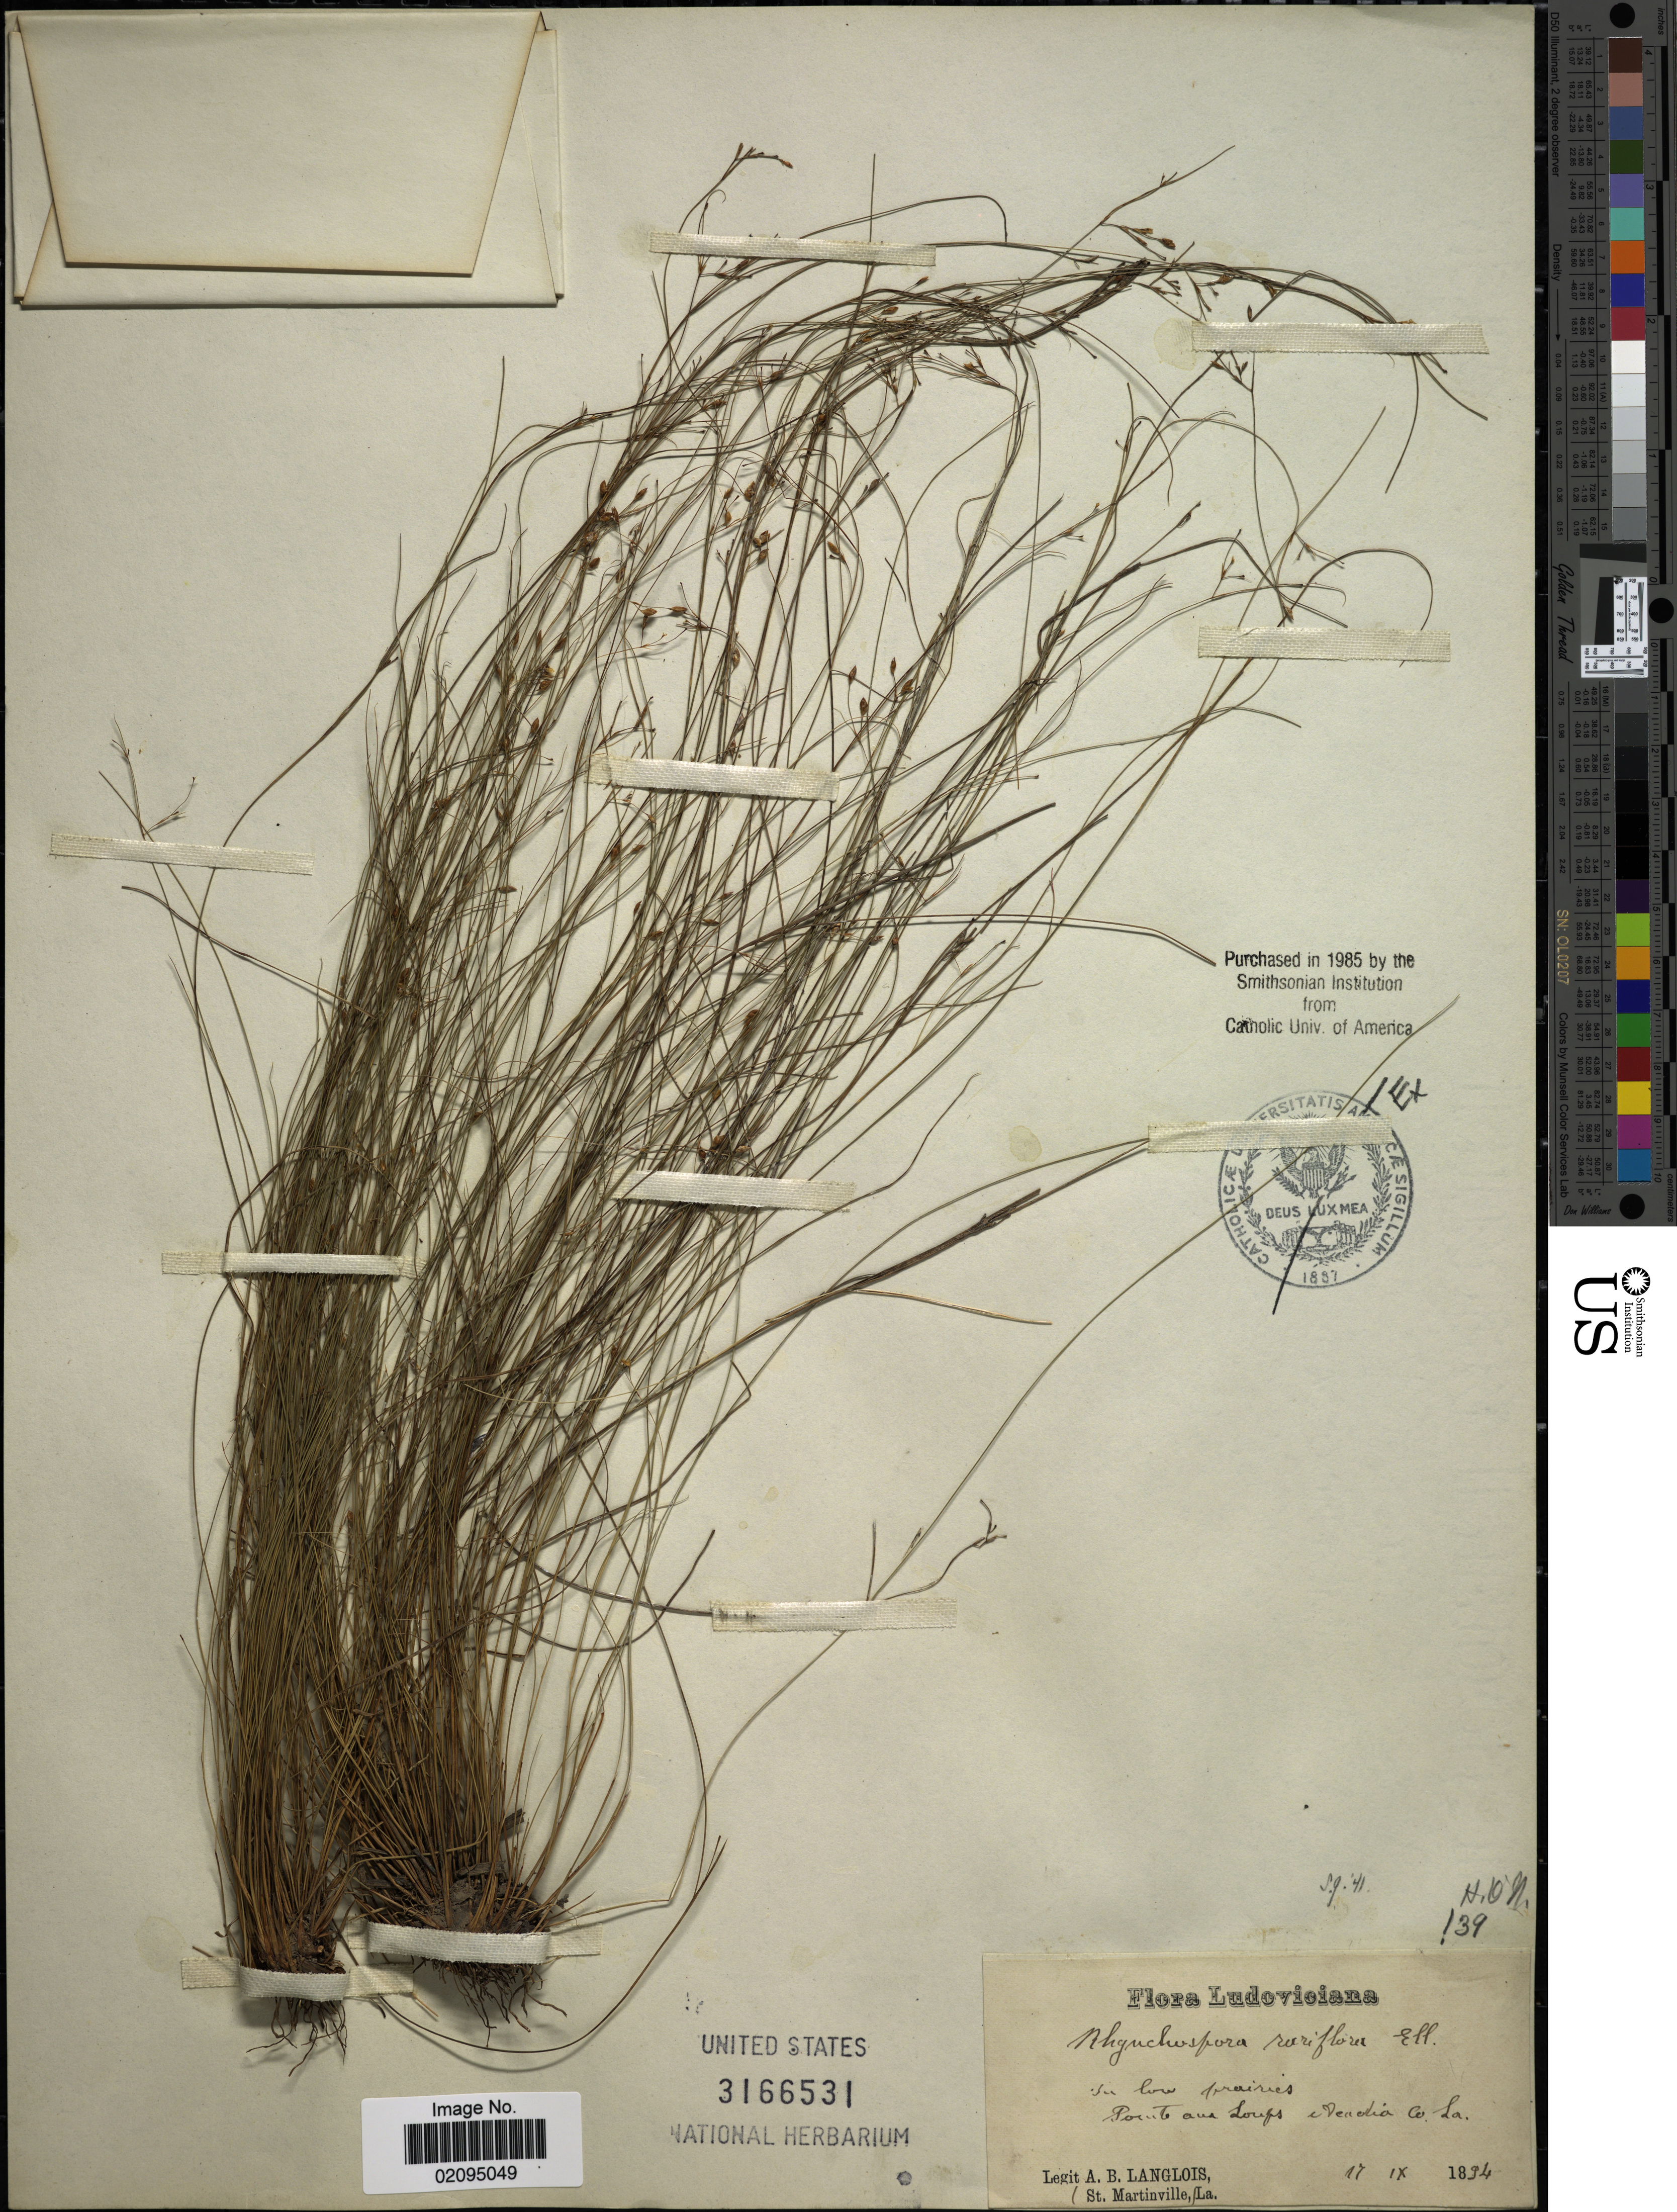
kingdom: Plantae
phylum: Tracheophyta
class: Liliopsida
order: Poales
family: Cyperaceae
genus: Rhynchospora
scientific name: Rhynchospora rariflora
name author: (Michx.) Elliott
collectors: A. Langlois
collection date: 1894-09-17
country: United States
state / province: Louisiana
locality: Pointe aux Loups, Acadia Co.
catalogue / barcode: US 3166531